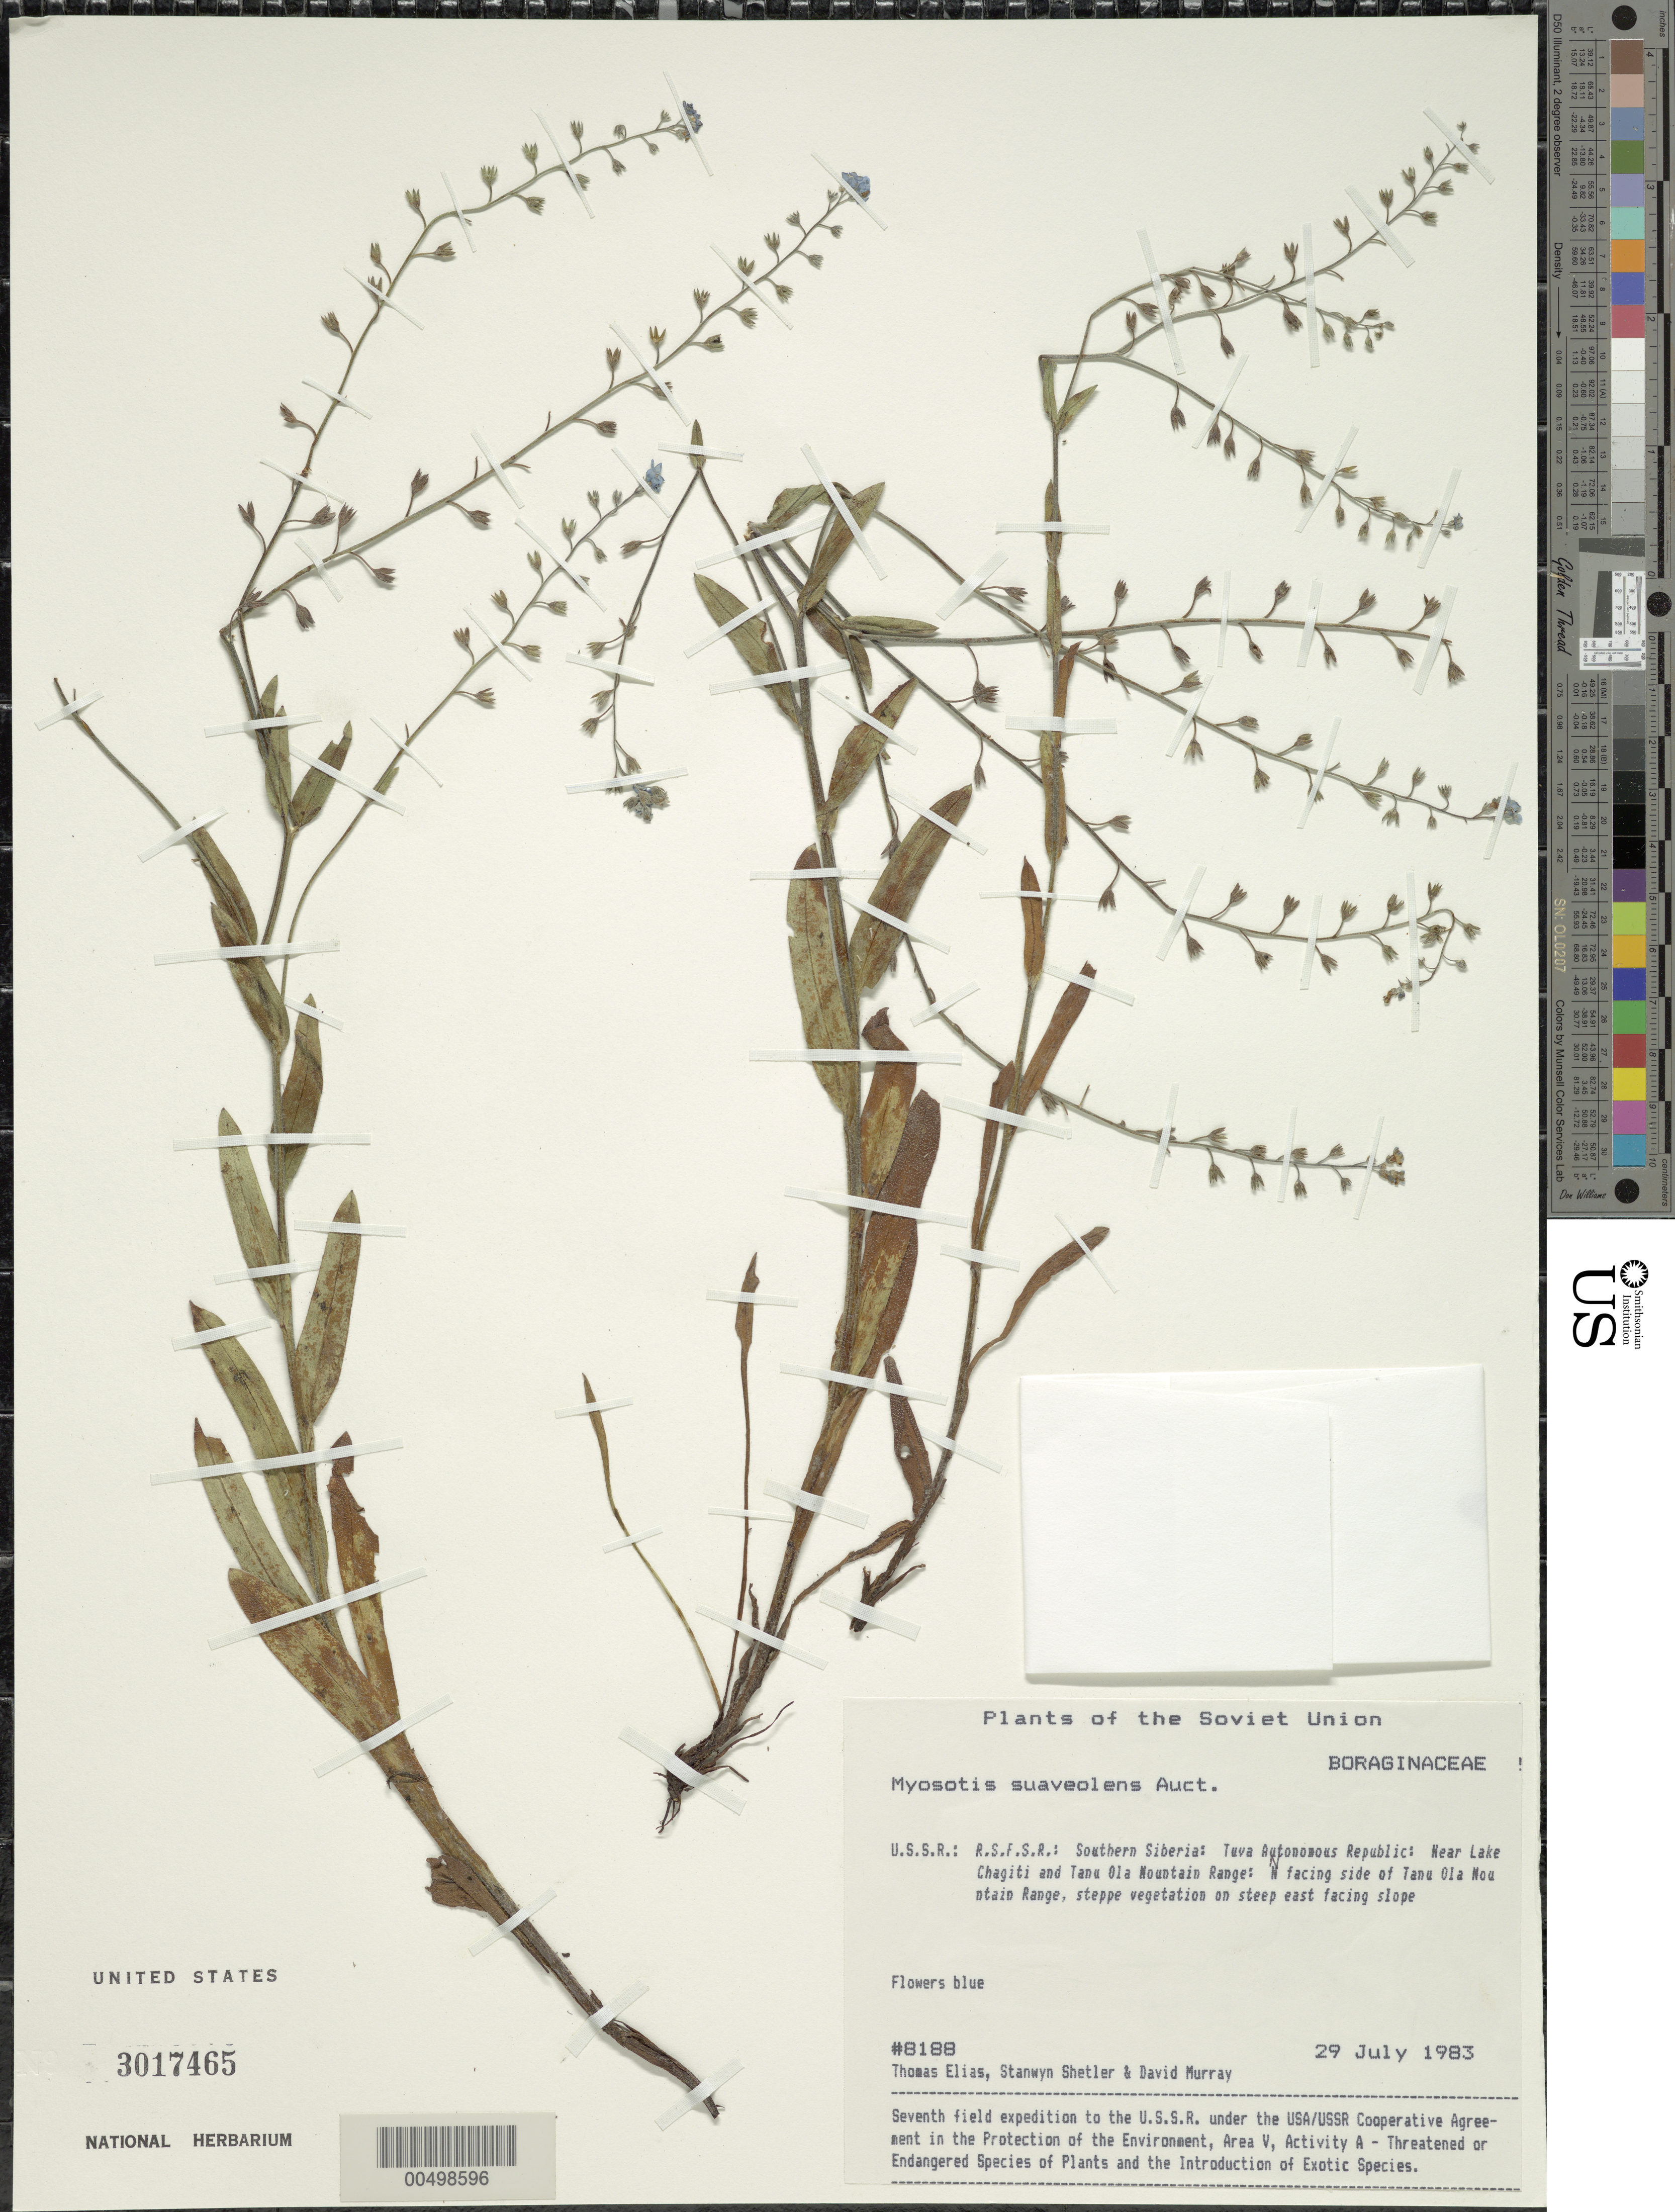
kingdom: Plantae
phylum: Tracheophyta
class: Magnoliopsida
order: Boraginales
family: Boraginaceae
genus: Myosotis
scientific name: Myosotis suaveolens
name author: Auct.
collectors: T. Elias, S. Shetler & D. F. Murray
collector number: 8188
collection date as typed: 29 Jul 1983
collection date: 1983-07-29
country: Russian Federation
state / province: Tuva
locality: Near Lake Chagitai and N-facing side of Tannu-Ola Mountain Range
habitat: steppe vegetation on steep east-facing slope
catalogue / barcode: US 3017465